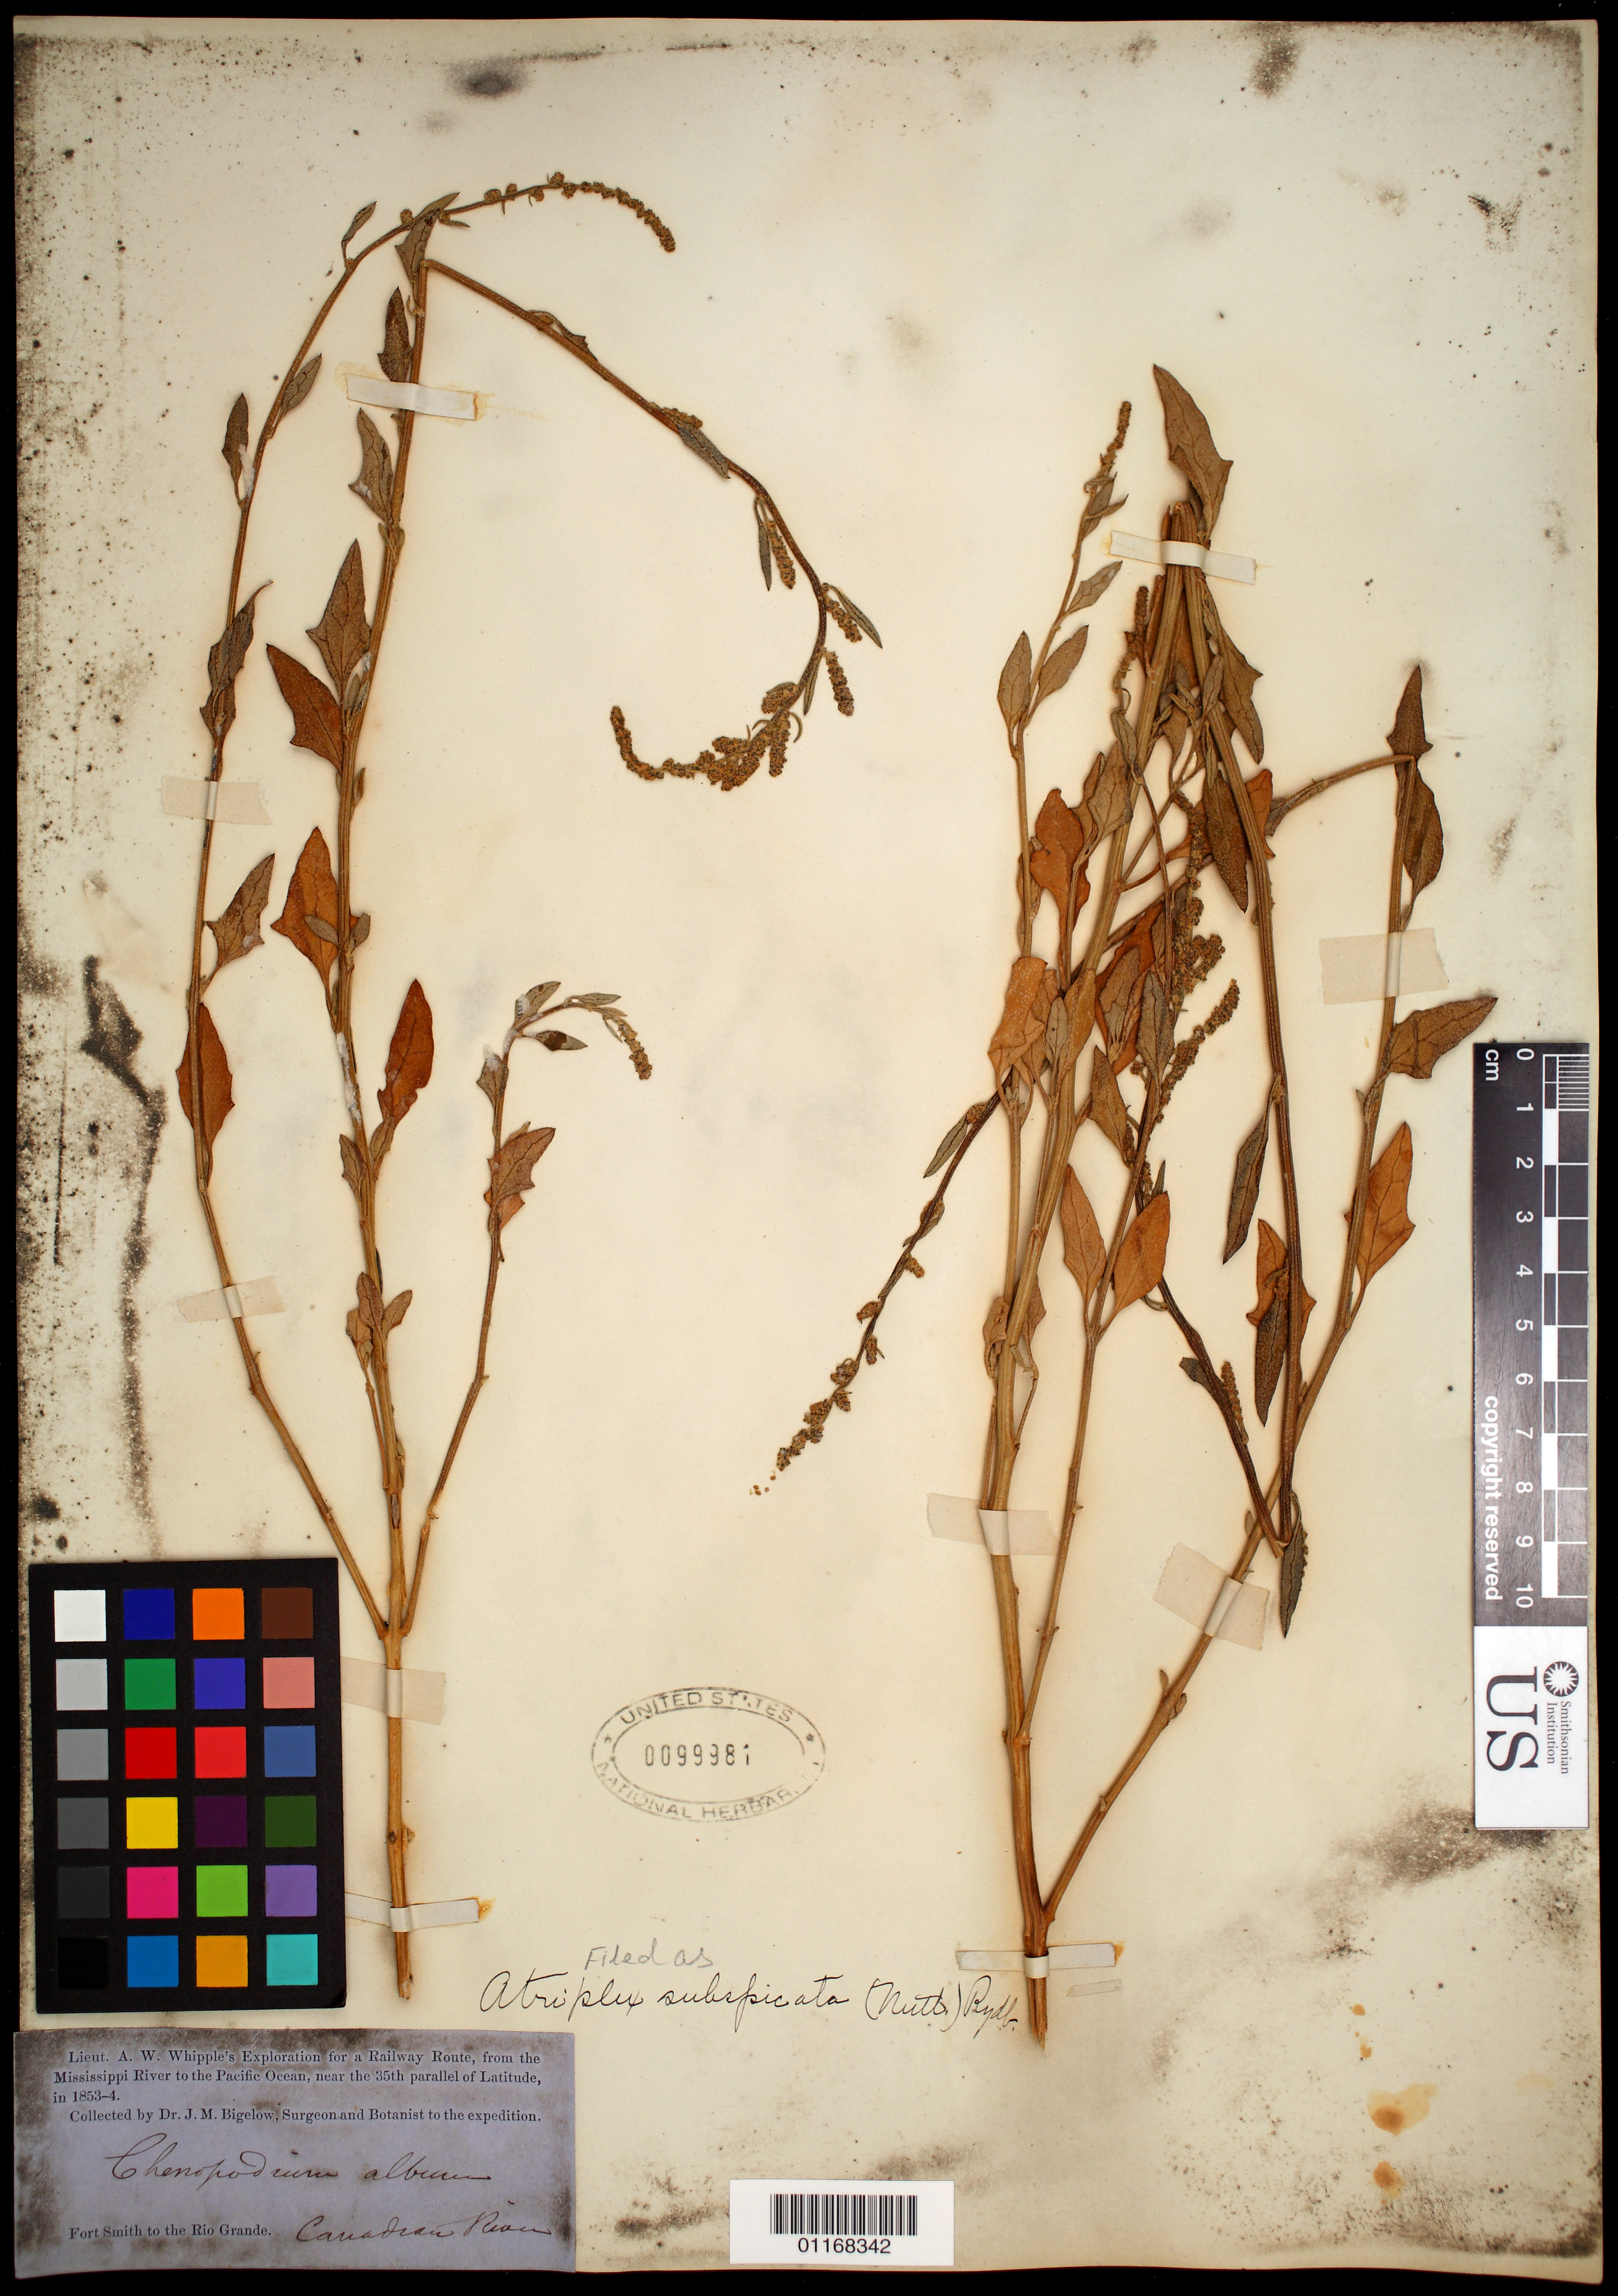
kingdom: Plantae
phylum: Tracheophyta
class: Magnoliopsida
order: Caryophyllales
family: Amaranthaceae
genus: Atriplex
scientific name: Atriplex subspicata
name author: (Nutt.) Rydb.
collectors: J. M. Bigelow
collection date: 1853/1854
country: United States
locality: Fort Smith to the Rio Grande. Canadian River.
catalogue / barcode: US 99981